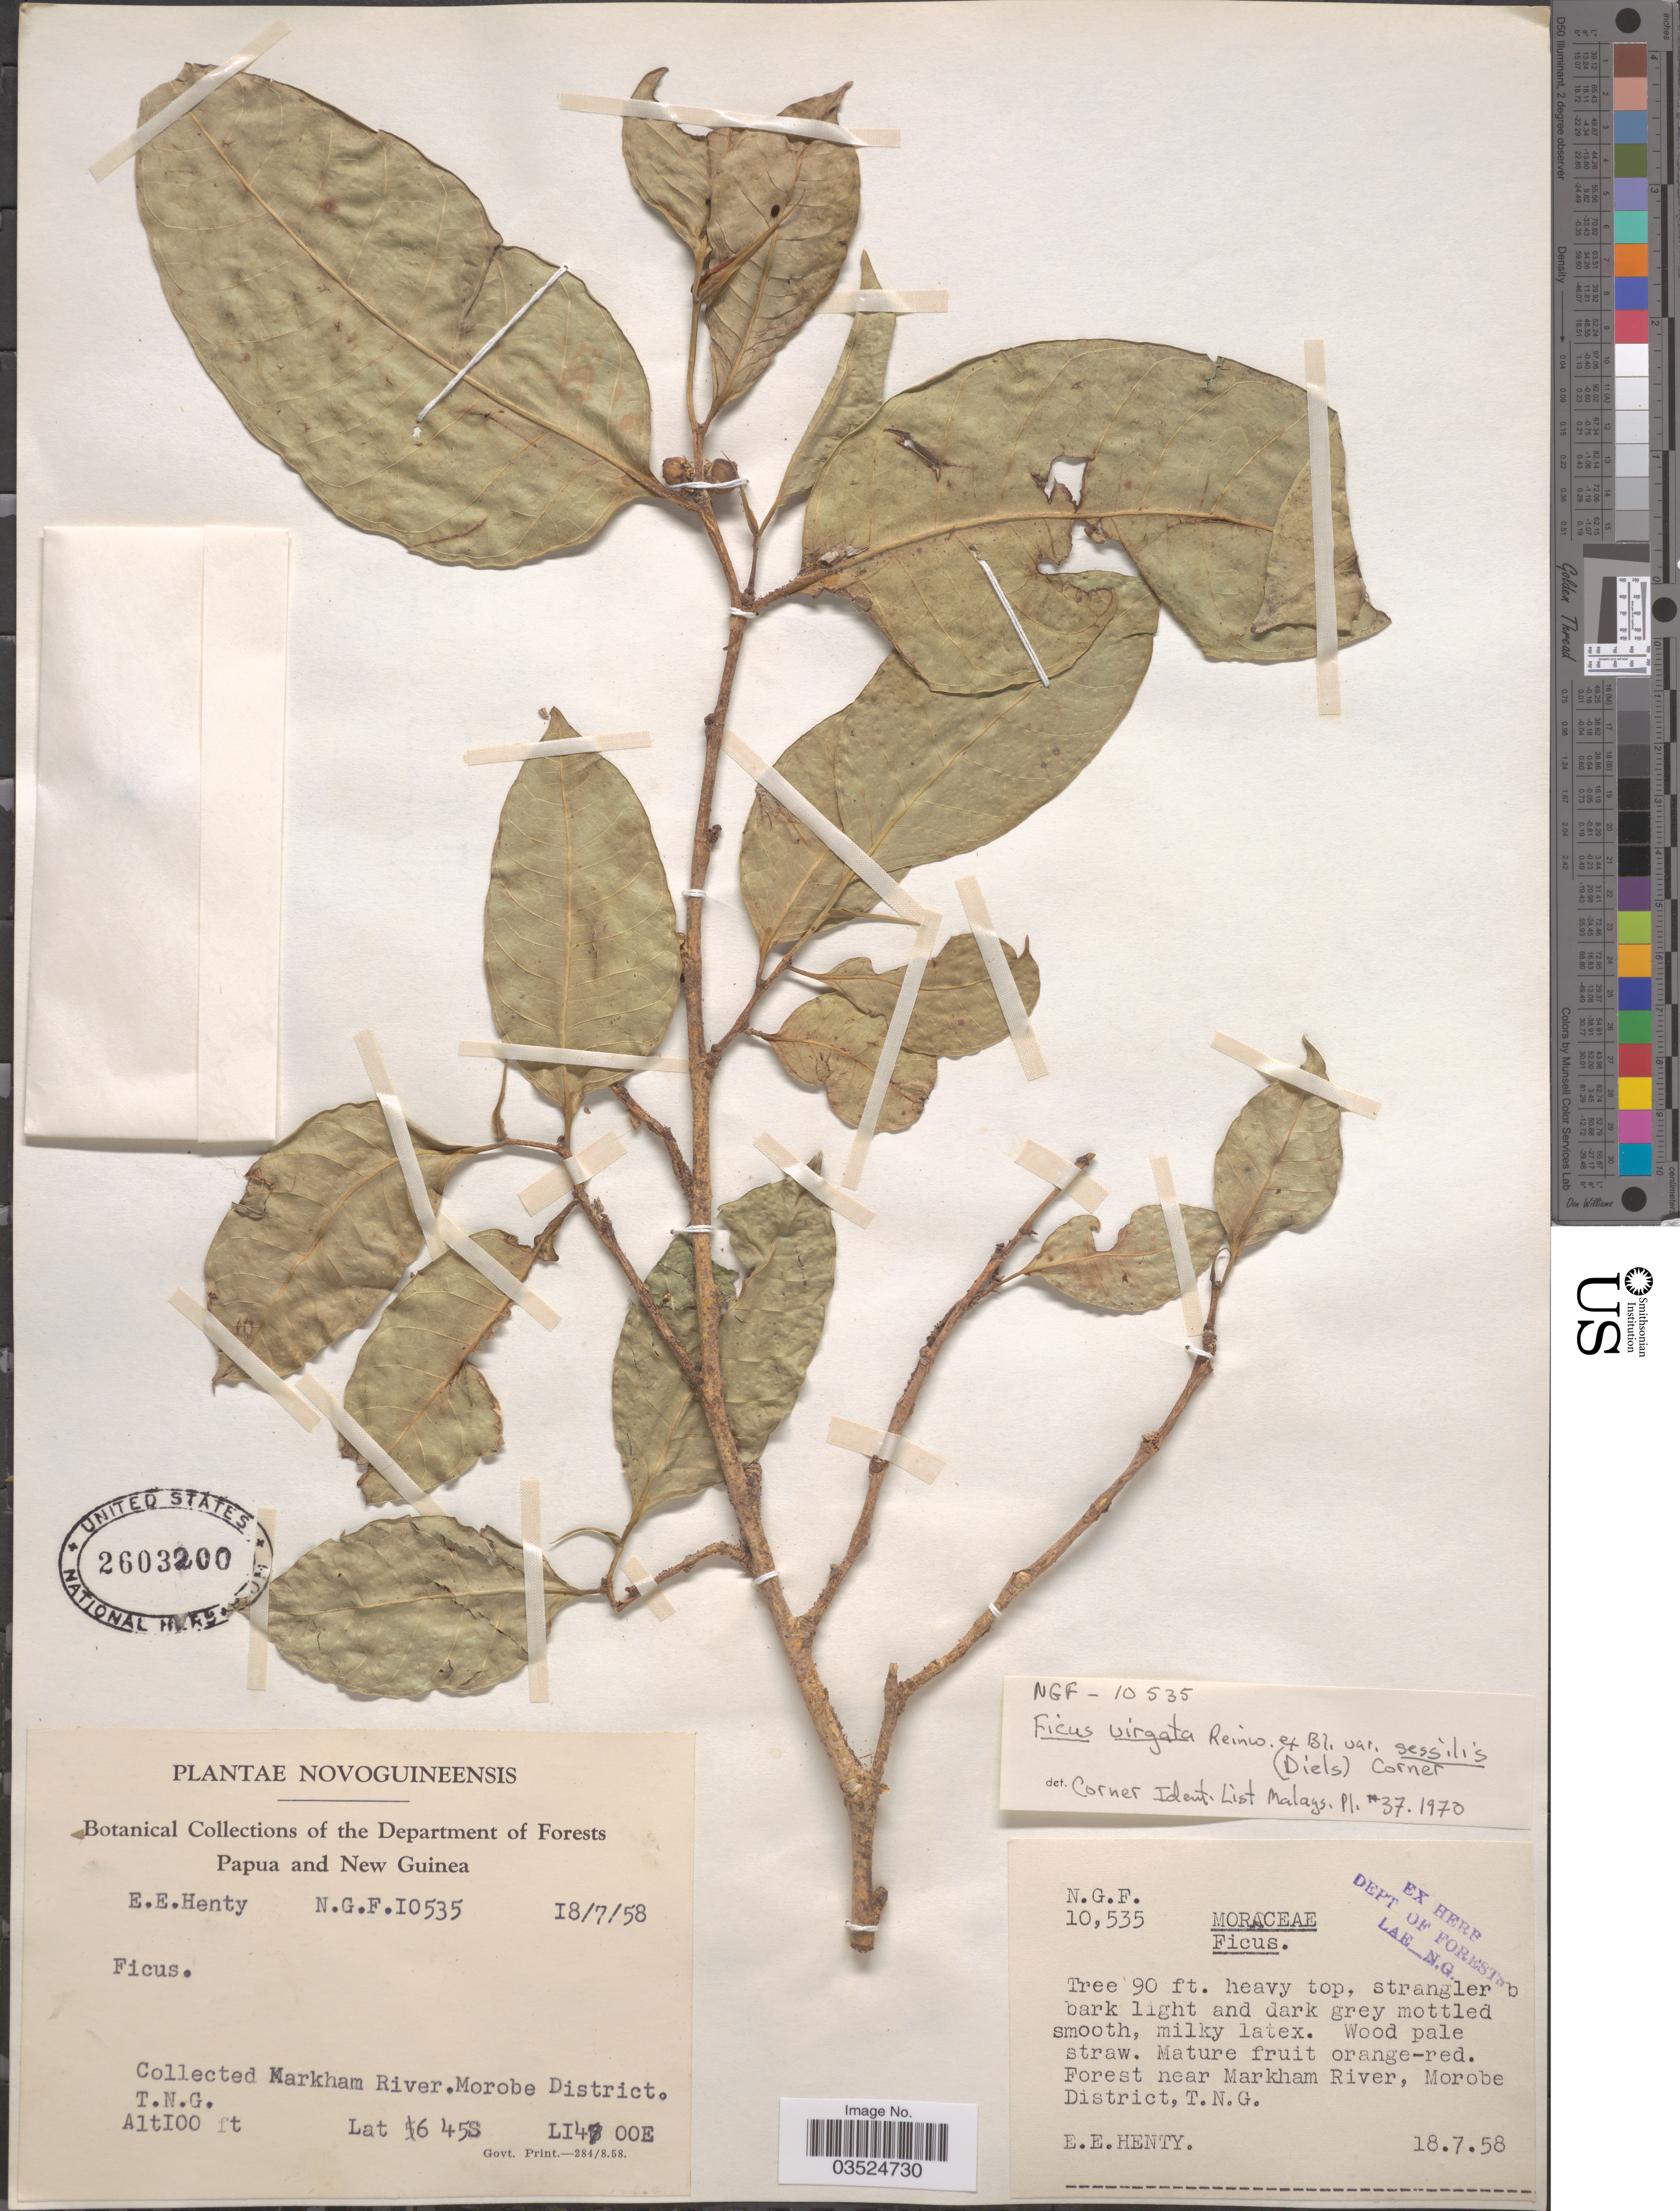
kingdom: Plantae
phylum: Tracheophyta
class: Magnoliopsida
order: Rosales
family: Moraceae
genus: Ficus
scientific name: Ficus virgata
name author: Reinw.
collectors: E. Henty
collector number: NGF 10535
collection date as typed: Transcribed d/m/y: 18/7/58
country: Papua New Guinea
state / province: Morobe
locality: Novoguineensis. Forest near Markham River. Morobe District. T. N. G.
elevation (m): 30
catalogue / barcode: US 2603200